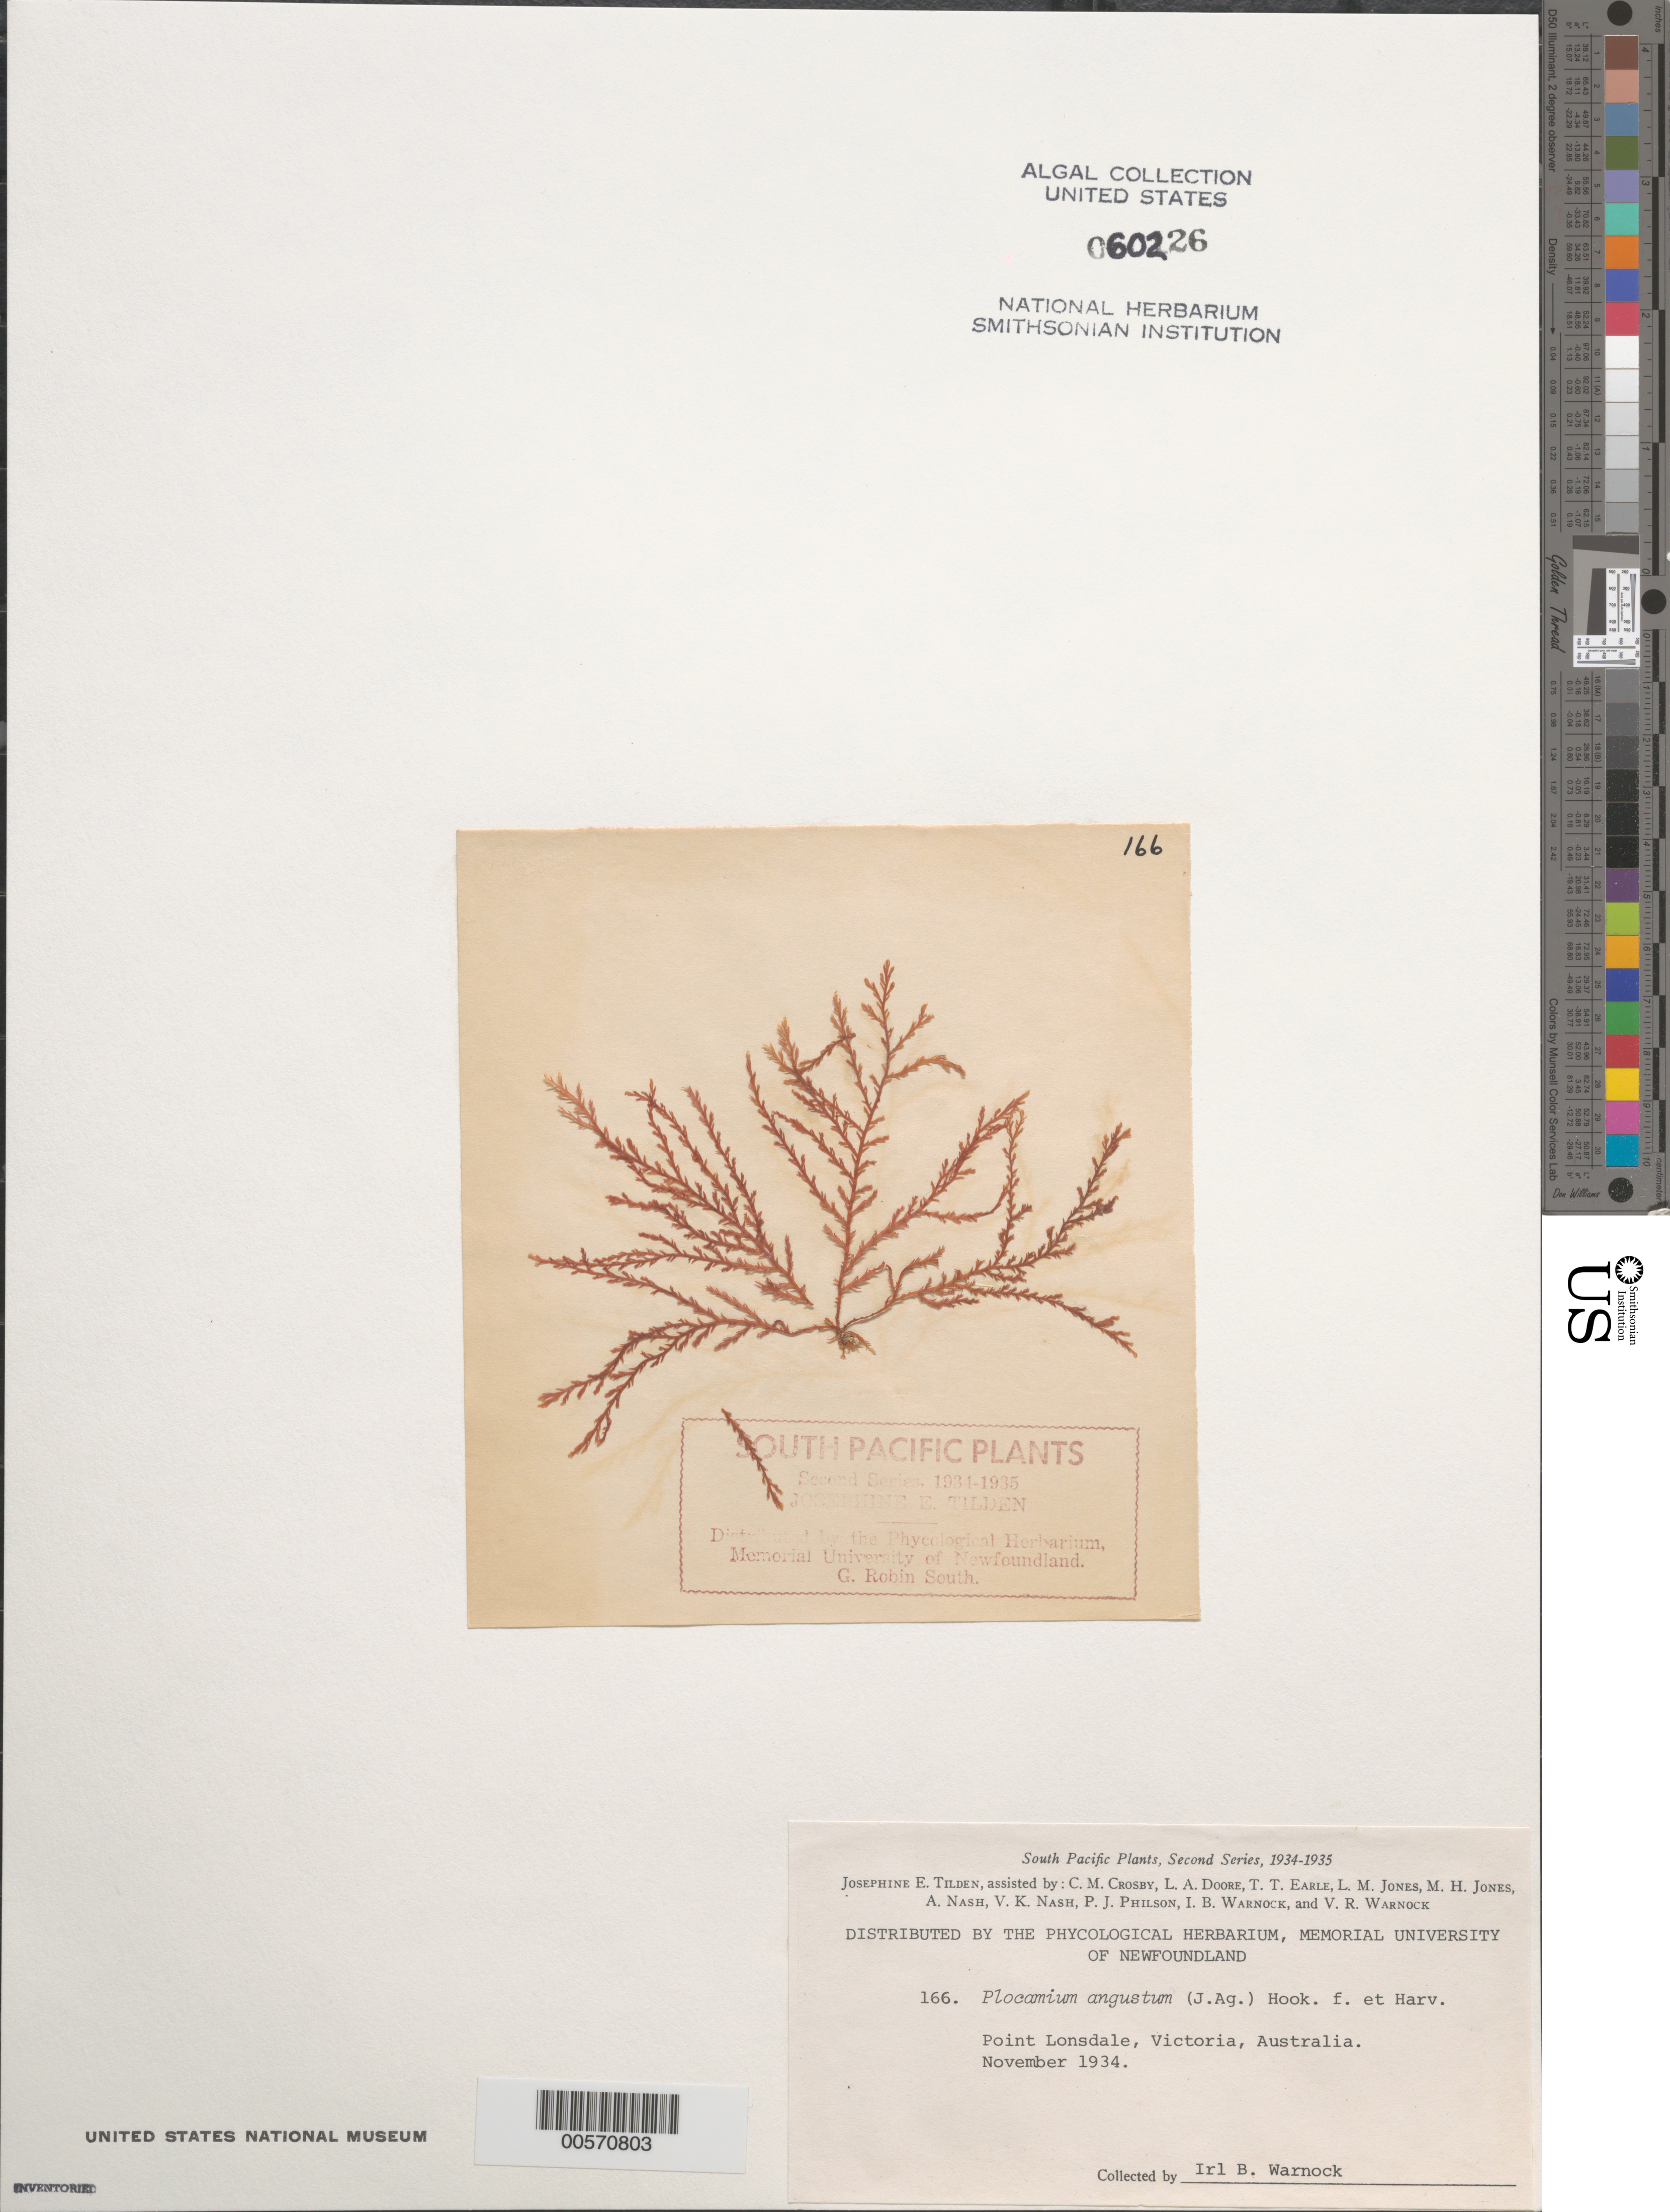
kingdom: Plantae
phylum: Rhodophyta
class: Florideophyceae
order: Plocamiales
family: Plocamiaceae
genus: Plocamium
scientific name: Plocamium angustum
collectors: I. Warnock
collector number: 166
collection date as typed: Nov 1934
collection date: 1934-11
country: Australia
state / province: Victoria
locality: Point lonsdale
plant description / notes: Tilden, South Pacific Plants, Second Series, 1934-1935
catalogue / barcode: US 60226